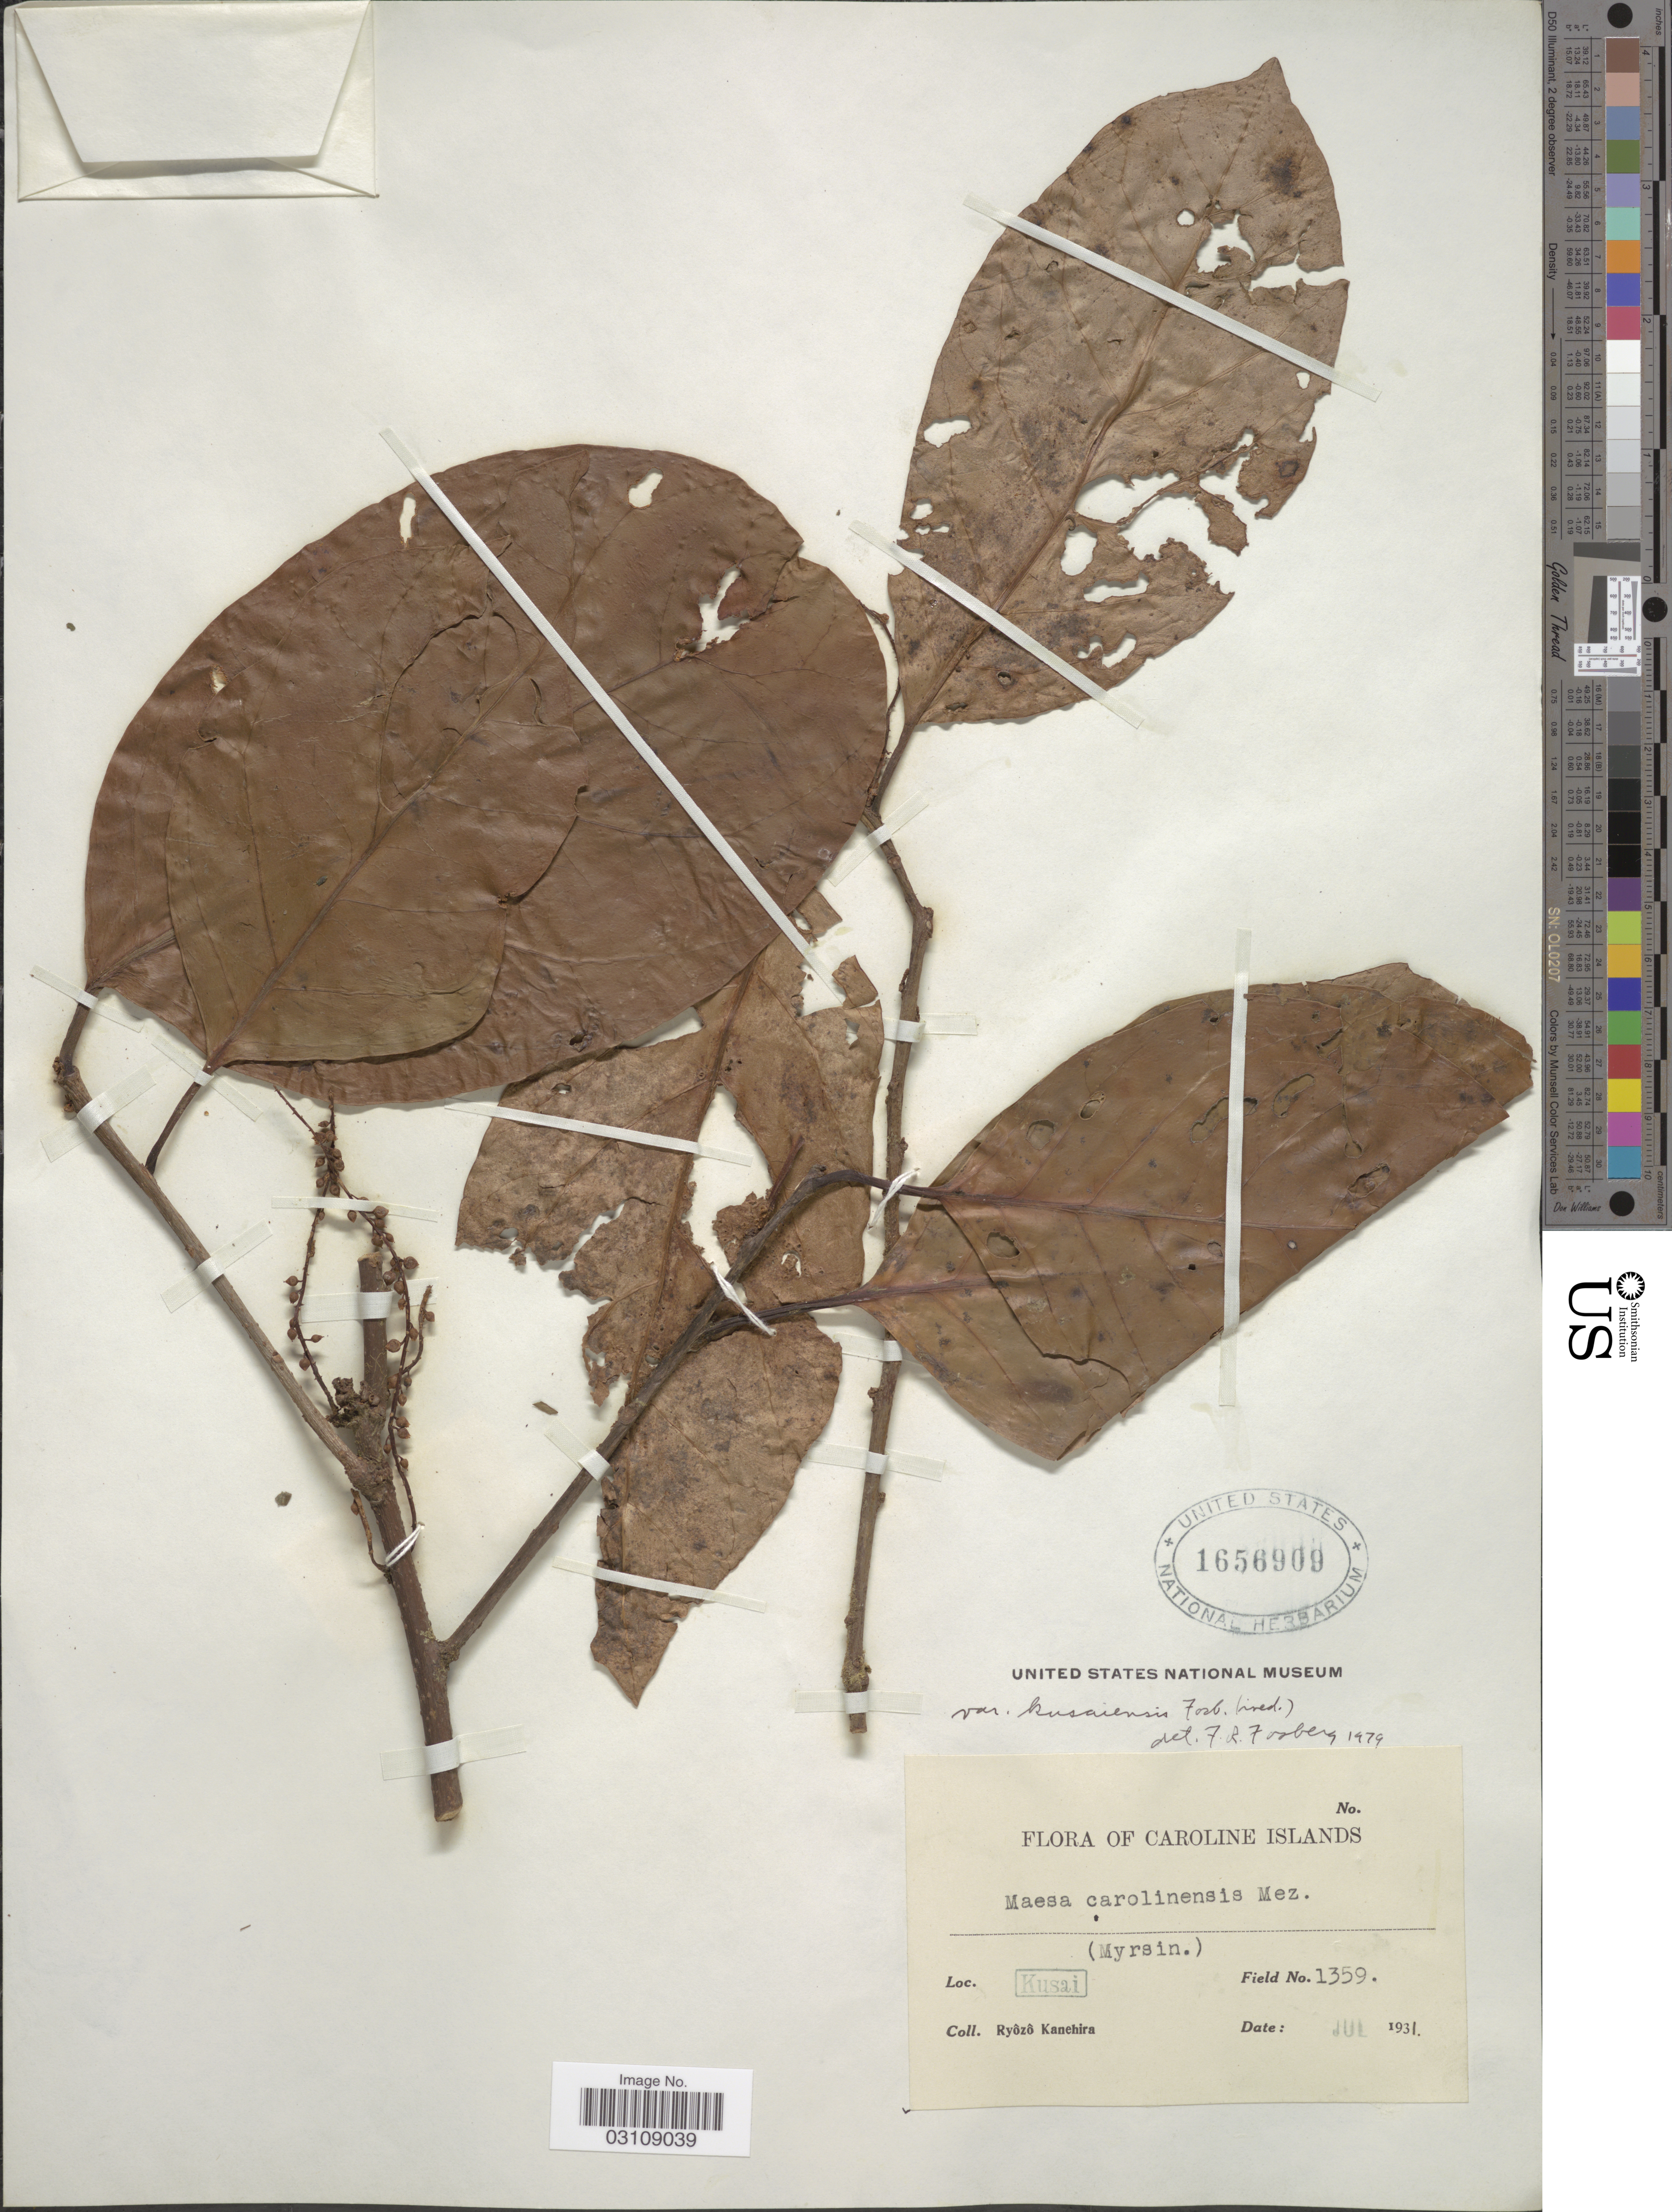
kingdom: Plantae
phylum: Tracheophyta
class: Magnoliopsida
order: Ericales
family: Primulaceae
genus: Maesa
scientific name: Maesa carolinensis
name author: Mez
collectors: R. Kanehira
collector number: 1359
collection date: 1931-07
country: Micronesia, Federated States of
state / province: Kosrae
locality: Caroline Islands, Kusai.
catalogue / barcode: US 1656909